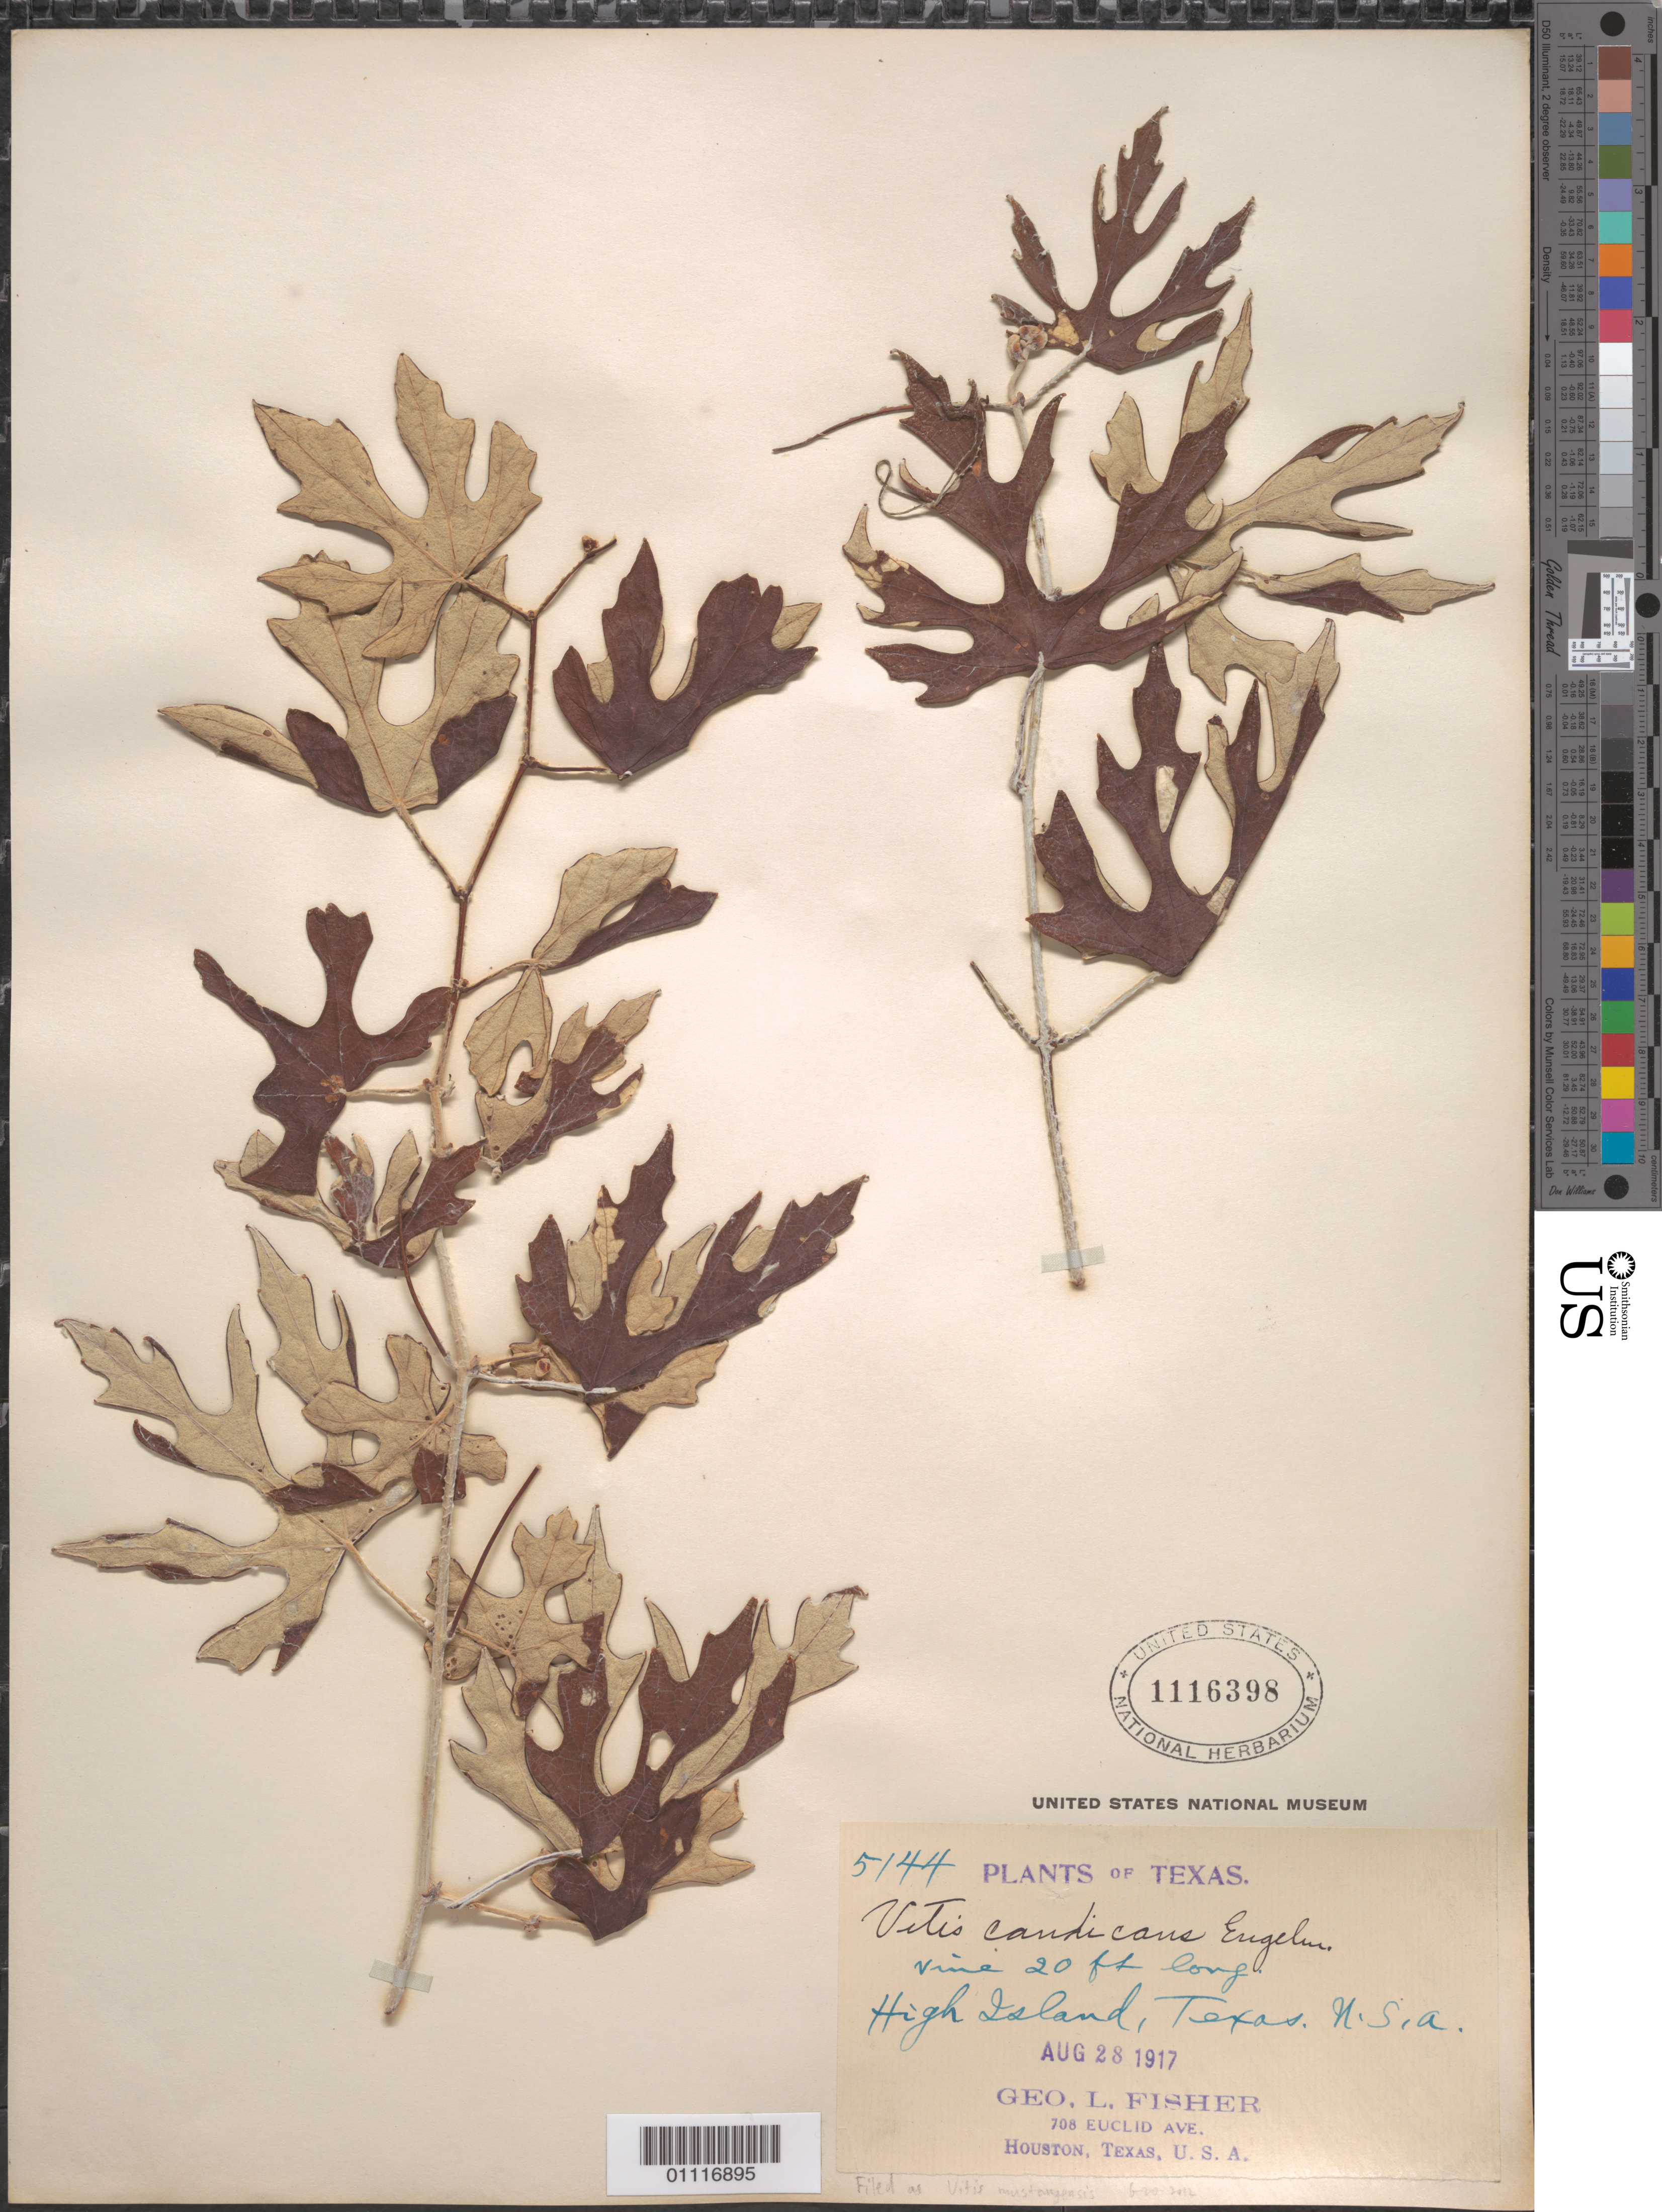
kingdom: Plantae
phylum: Tracheophyta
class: Magnoliopsida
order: Vitales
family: Vitaceae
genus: Vitis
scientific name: Vitis mustangensis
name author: Buckley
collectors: G. L. Fisher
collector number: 5144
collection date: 1917-08-28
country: United States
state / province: Texas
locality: High Island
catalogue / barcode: US 1116398